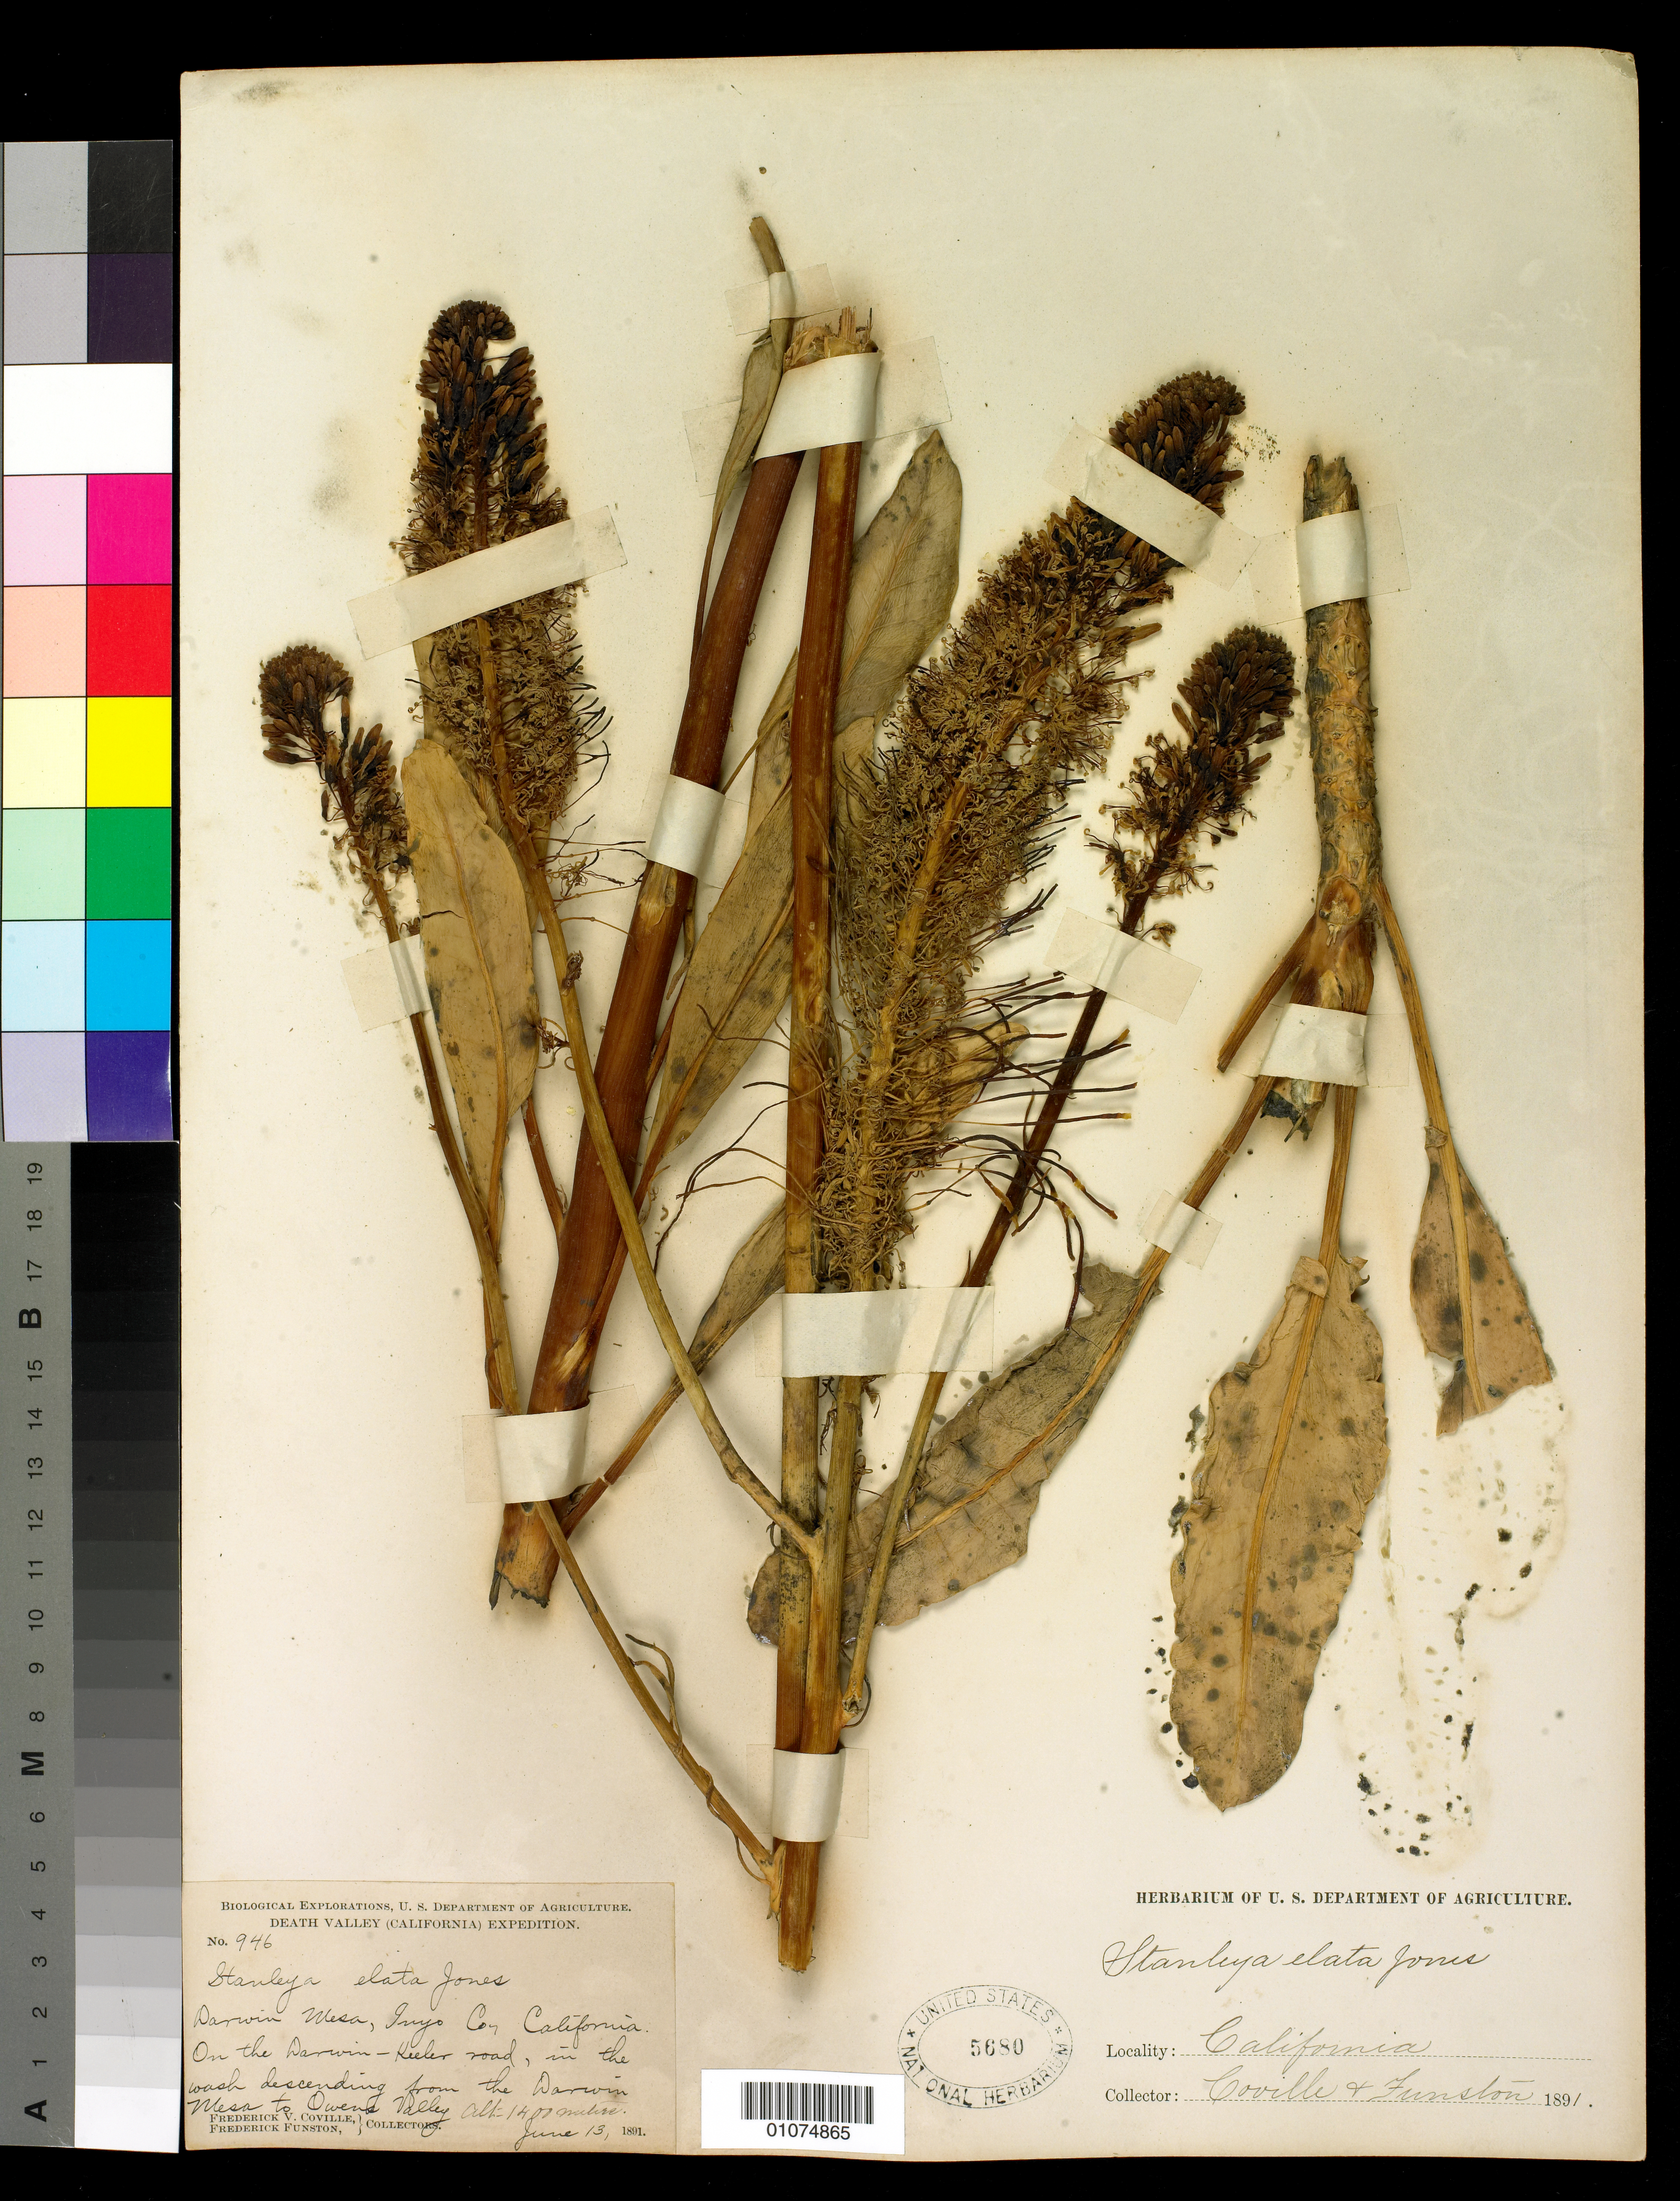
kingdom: Plantae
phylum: Tracheophyta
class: Magnoliopsida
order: Brassicales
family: Brassicaceae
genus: Stanleya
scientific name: Stanleya elata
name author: M.E. Jones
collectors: F. V. Coville, F. Funston & F. Funston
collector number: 946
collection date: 1891-06-13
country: United States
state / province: California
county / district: Inyo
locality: On the Darwin Mesa - Keeler road, in the wash descending from the Darwin Mesa to Owens Valley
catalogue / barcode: US 5680